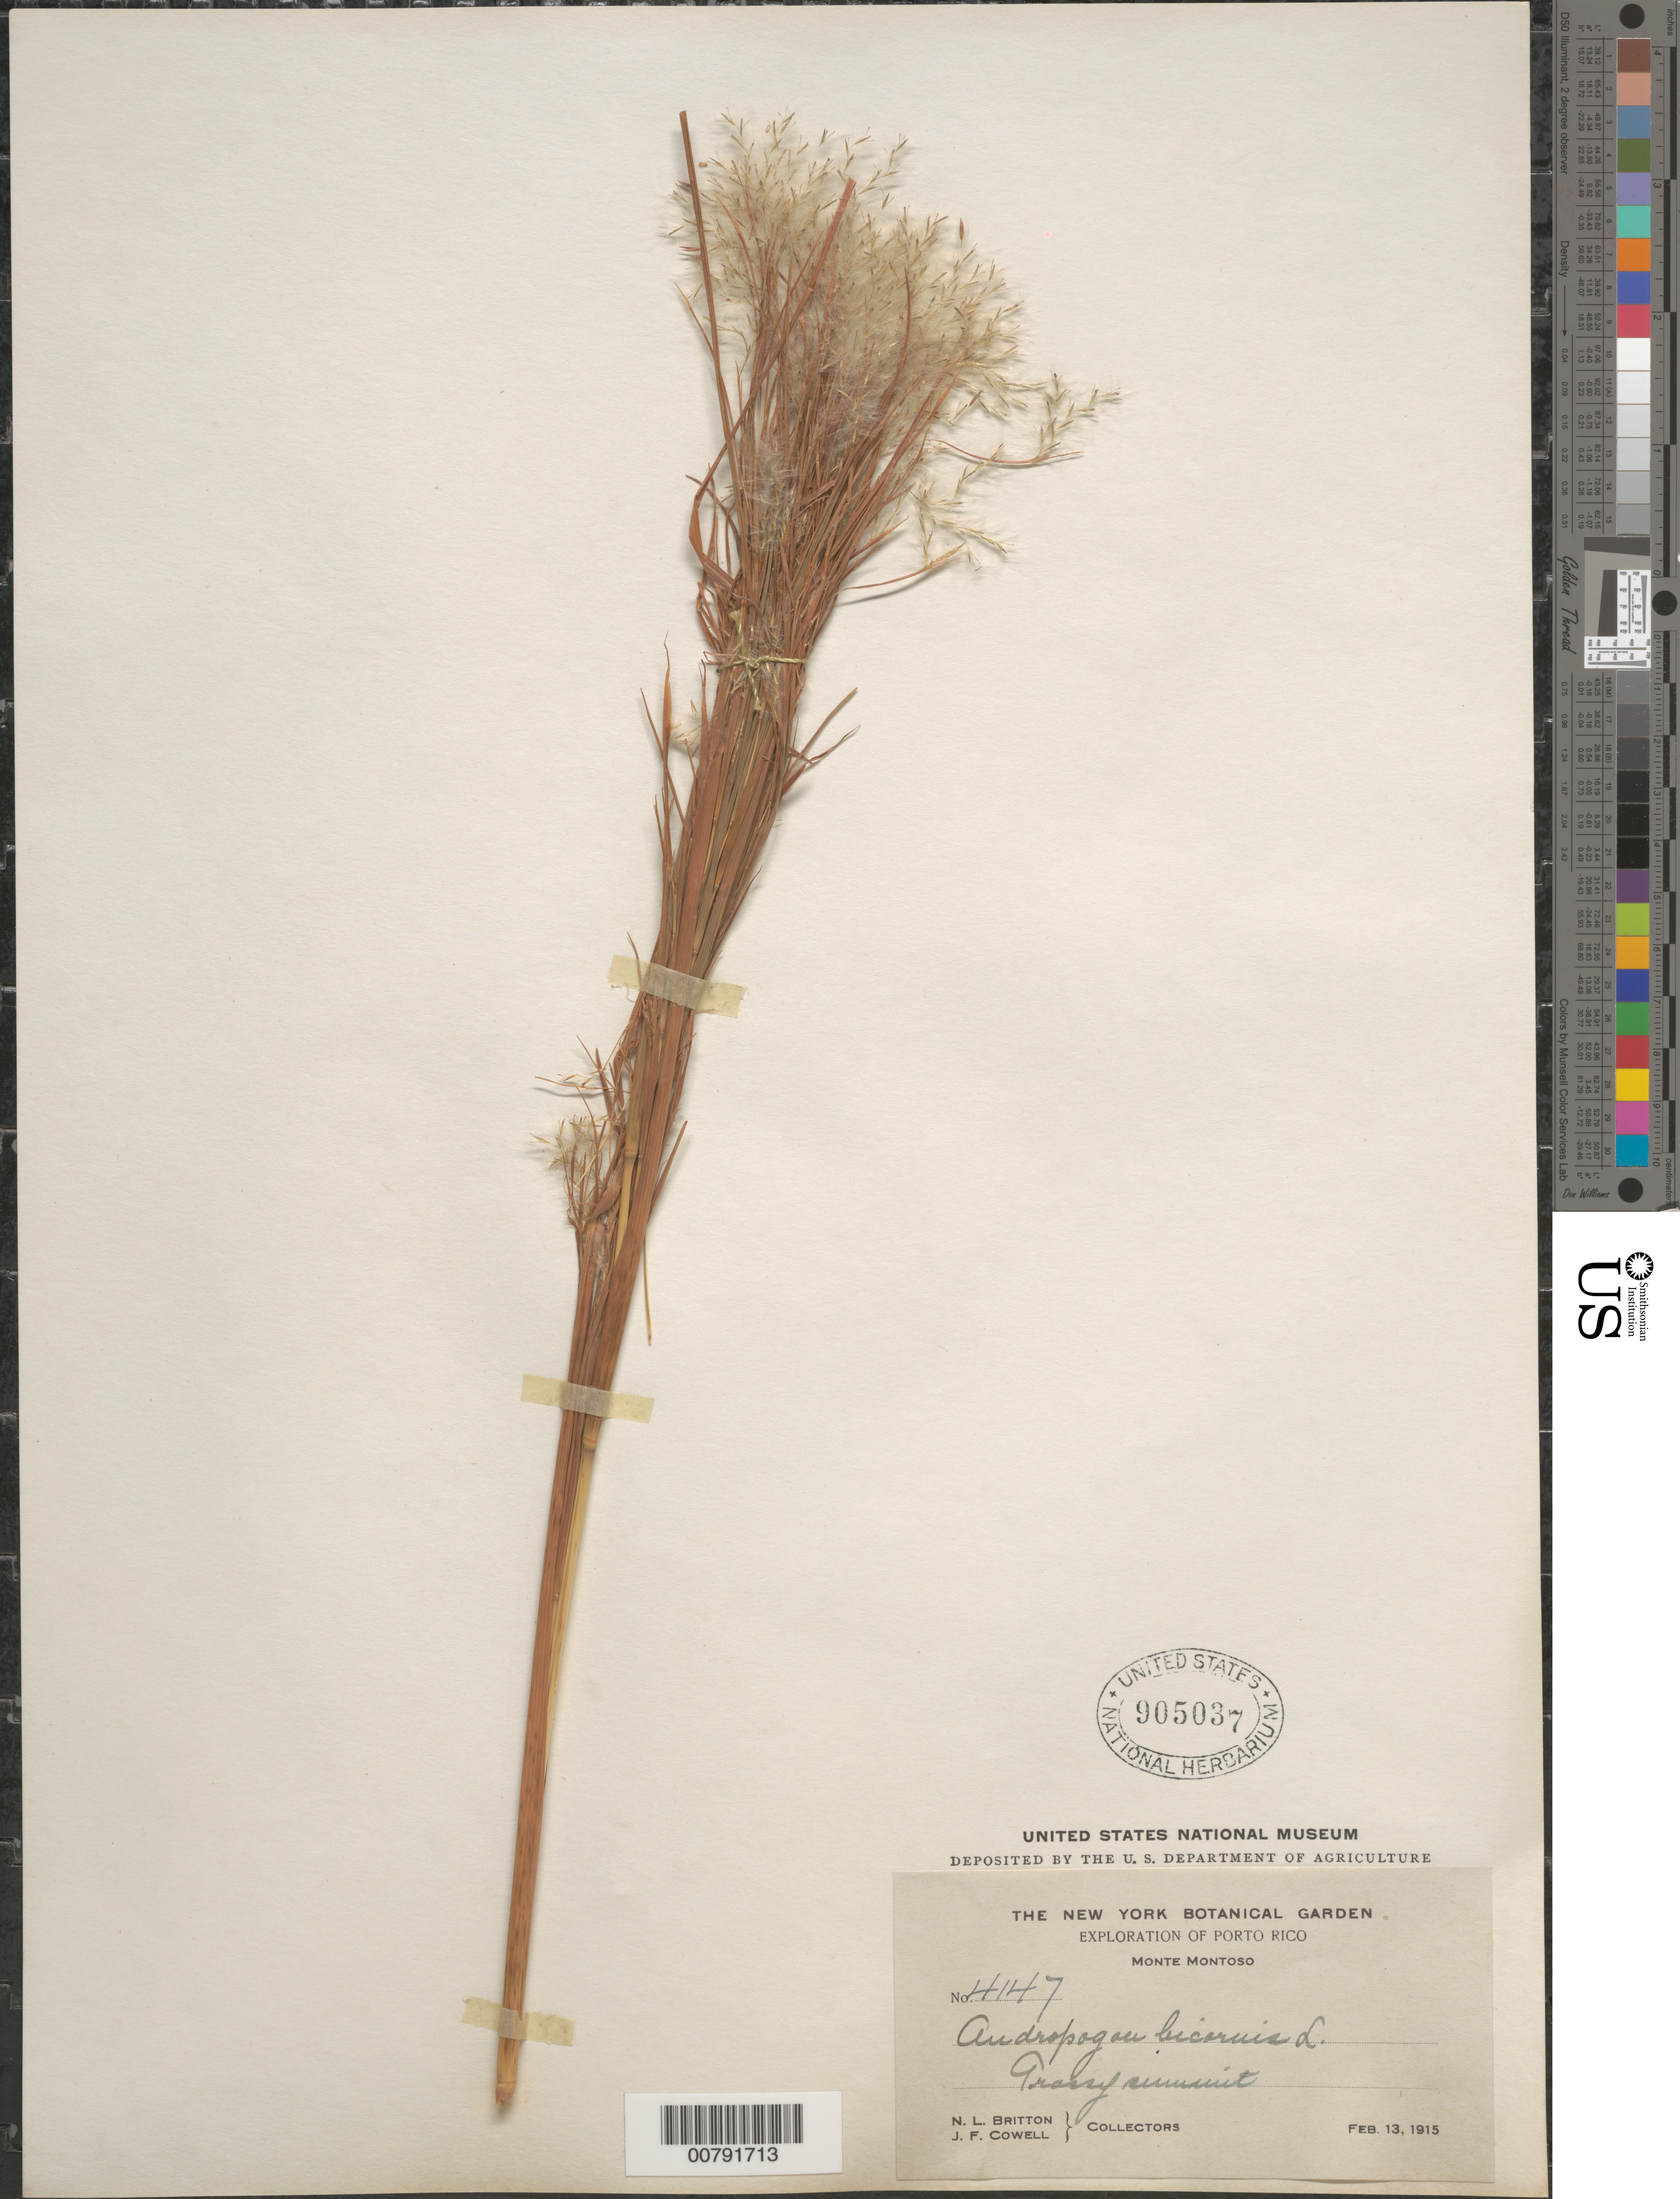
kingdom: Plantae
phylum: Tracheophyta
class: Liliopsida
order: Poales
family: Poaceae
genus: Andropogon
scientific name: Andropogon bicornis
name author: L.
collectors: N. Britton & J. F. Cowell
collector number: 4147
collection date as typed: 13 Feb 1915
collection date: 1915-02-13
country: Puerto Rico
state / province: Maricao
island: Puerto Rico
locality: Monte Montoso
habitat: Grassy summit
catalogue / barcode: US 905037